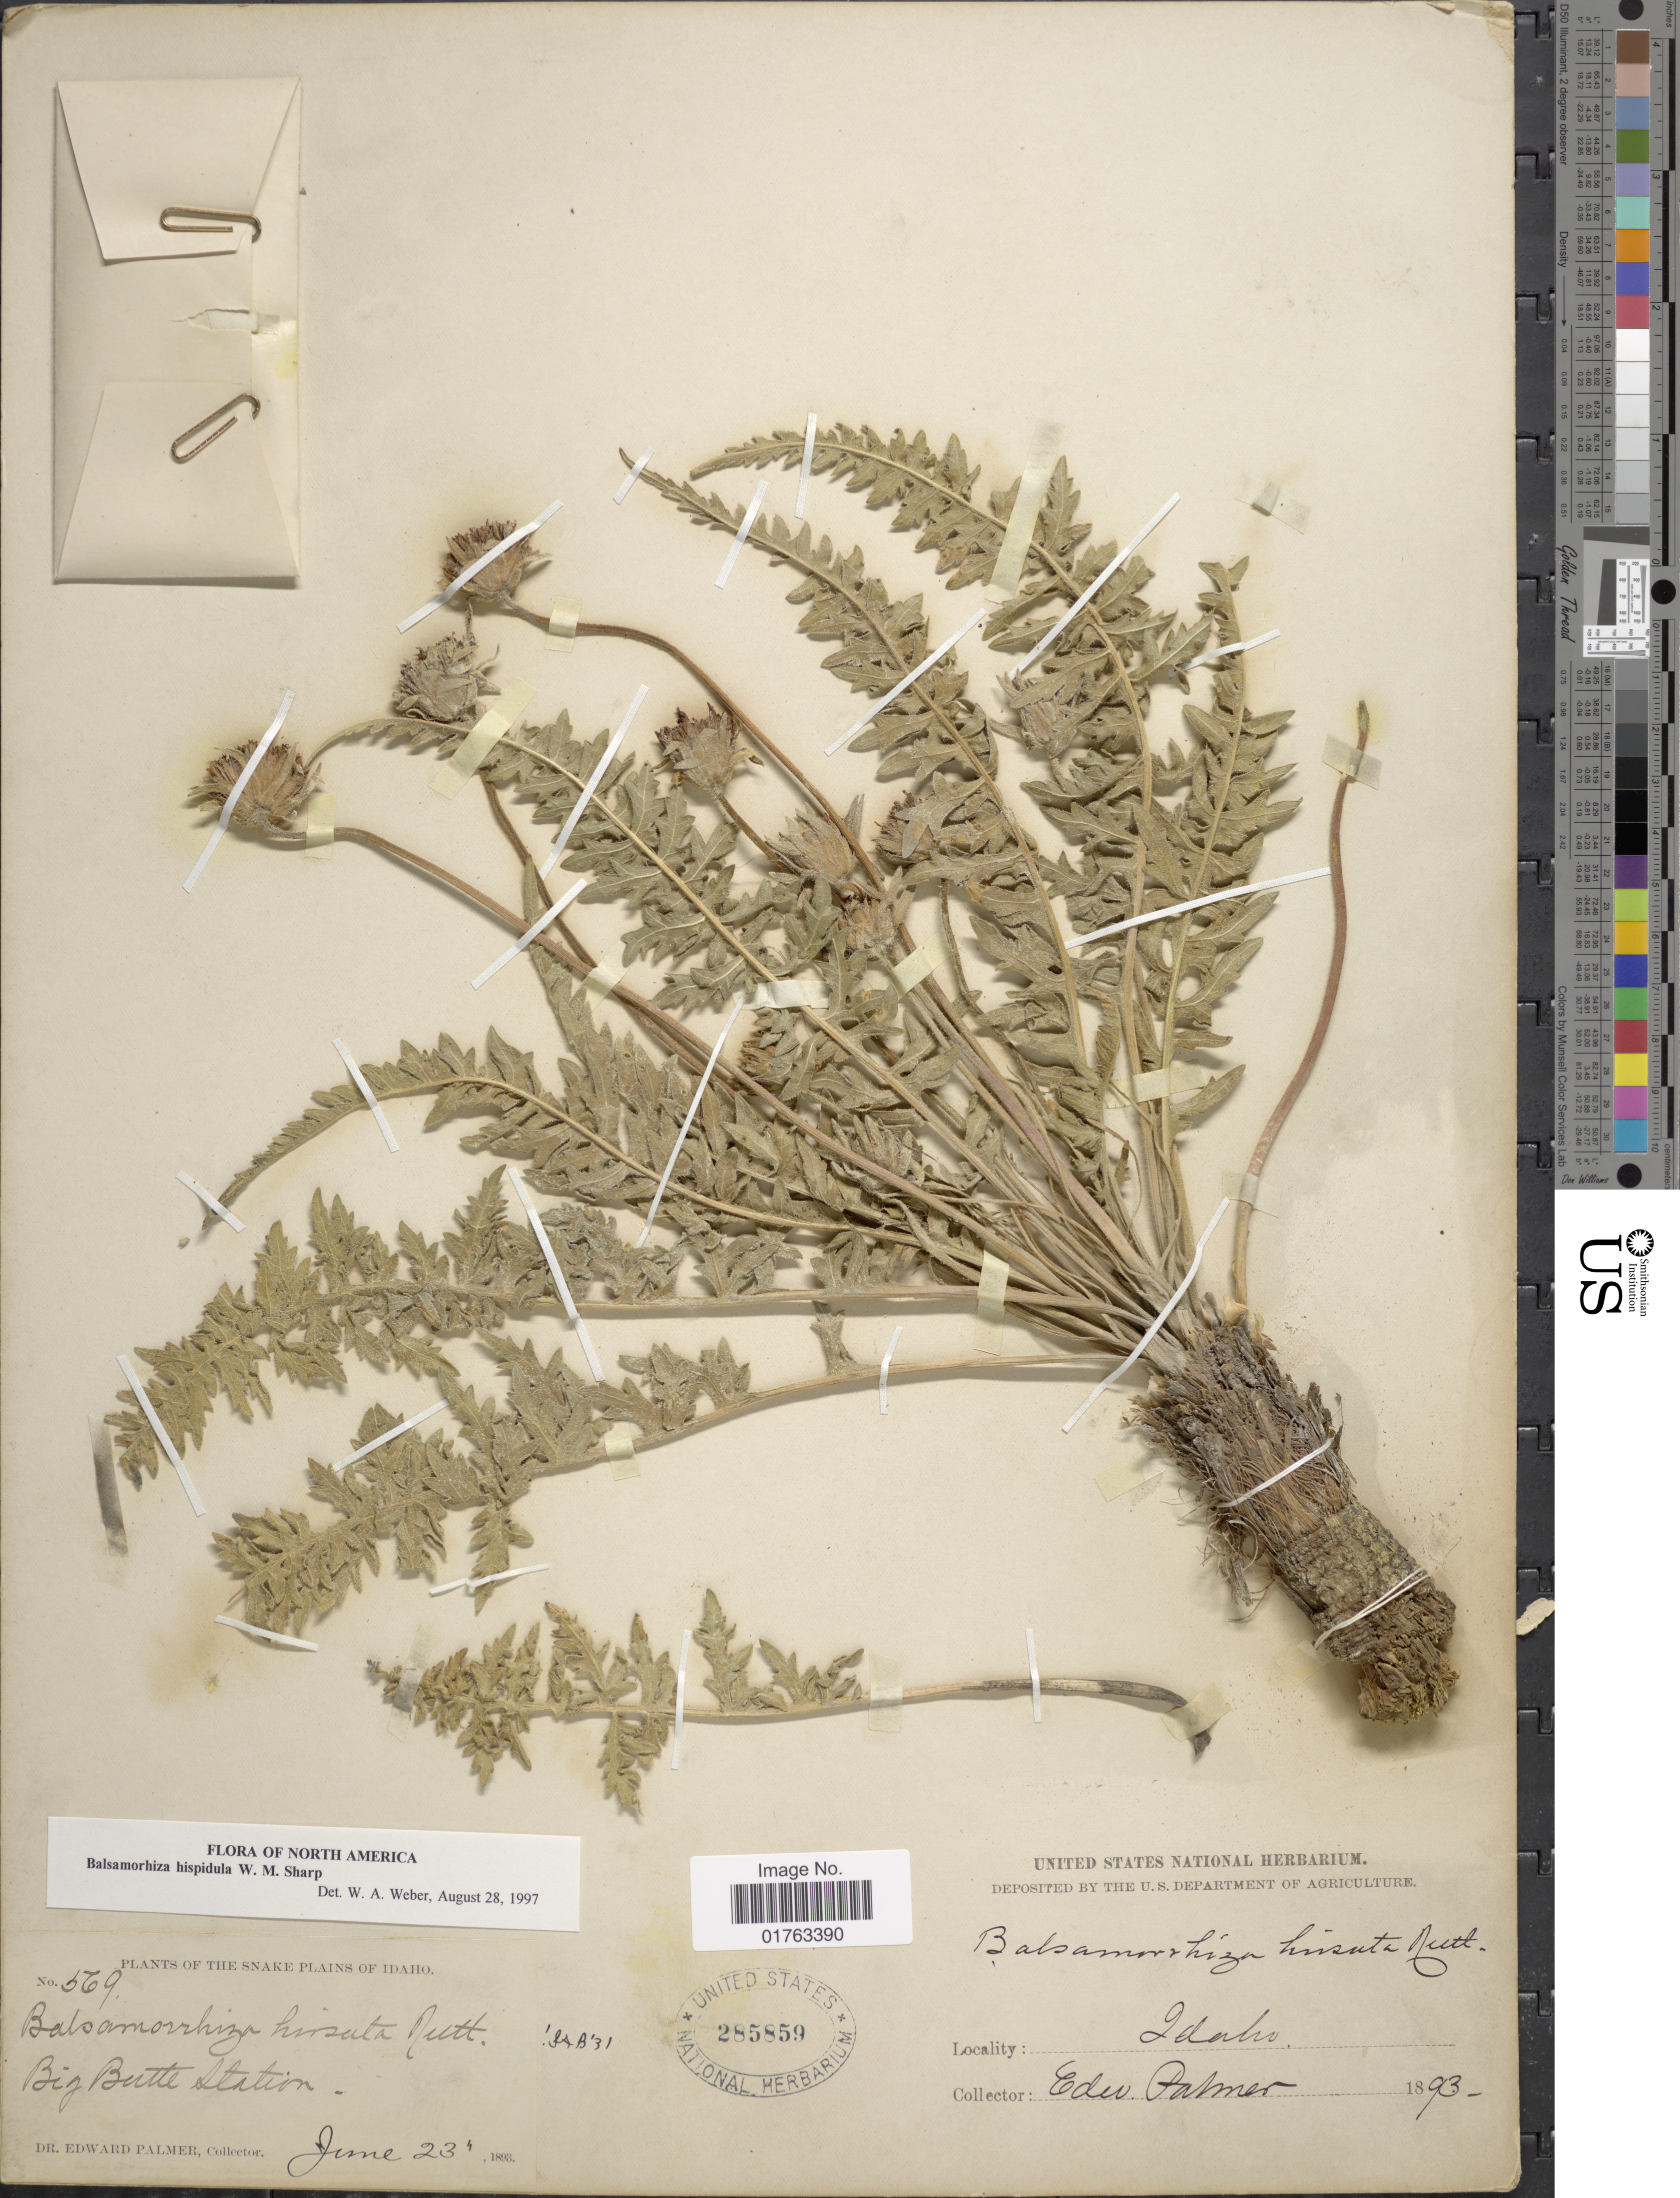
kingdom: Plantae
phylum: Tracheophyta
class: Magnoliopsida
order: Asterales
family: Asteraceae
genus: Balsamorhiza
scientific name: Balsamorhiza hispidula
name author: W.M. Sharp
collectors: E. Palmer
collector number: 569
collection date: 1893-06-23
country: United States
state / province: Idaho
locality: Snake Plains of Idaho, Big Butte Station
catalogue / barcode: US 285859